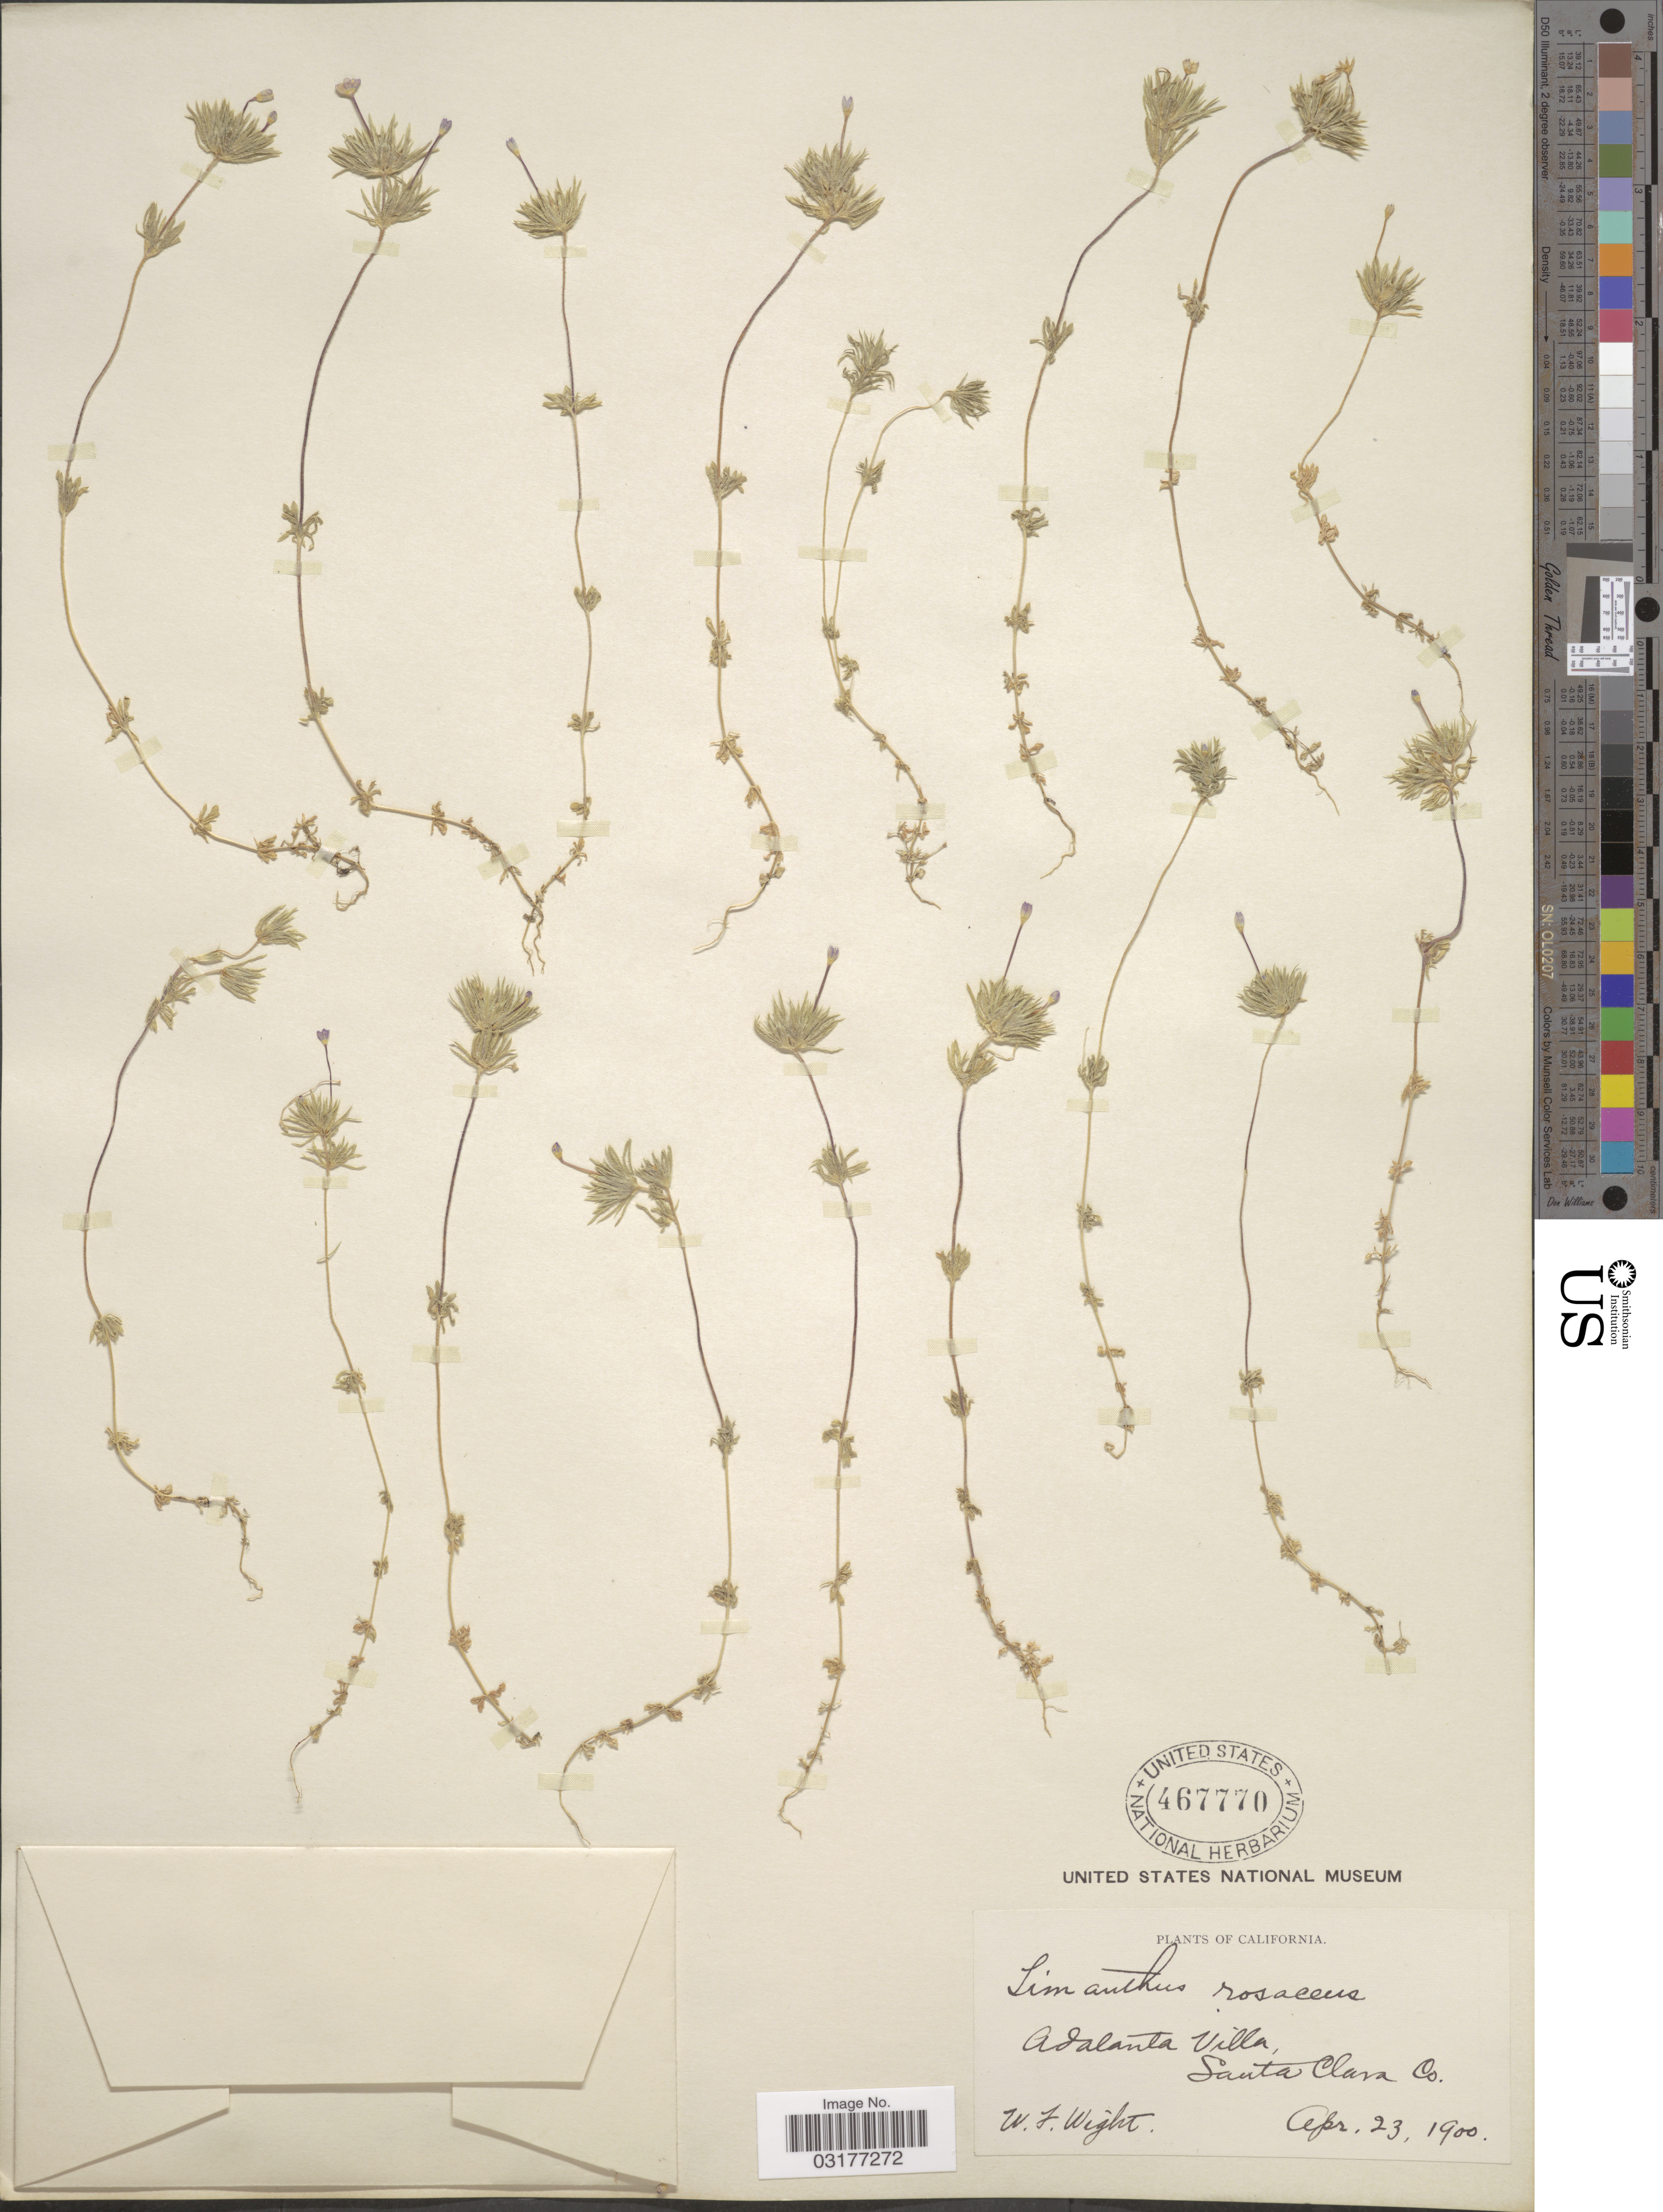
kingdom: Plantae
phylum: Tracheophyta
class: Magnoliopsida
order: Ericales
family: Polemoniaceae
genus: Leptosiphon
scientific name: Leptosiphon bicolor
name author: Nutt.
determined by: Strong, Mark T., (BOT), Smithsonian Institution - National Museum of Natural History (UNITED STATES)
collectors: W. Wight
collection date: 1900-04-23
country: United States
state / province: California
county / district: Santa Clara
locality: Adalanta Villa, Santa Clara Co.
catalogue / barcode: US 467770